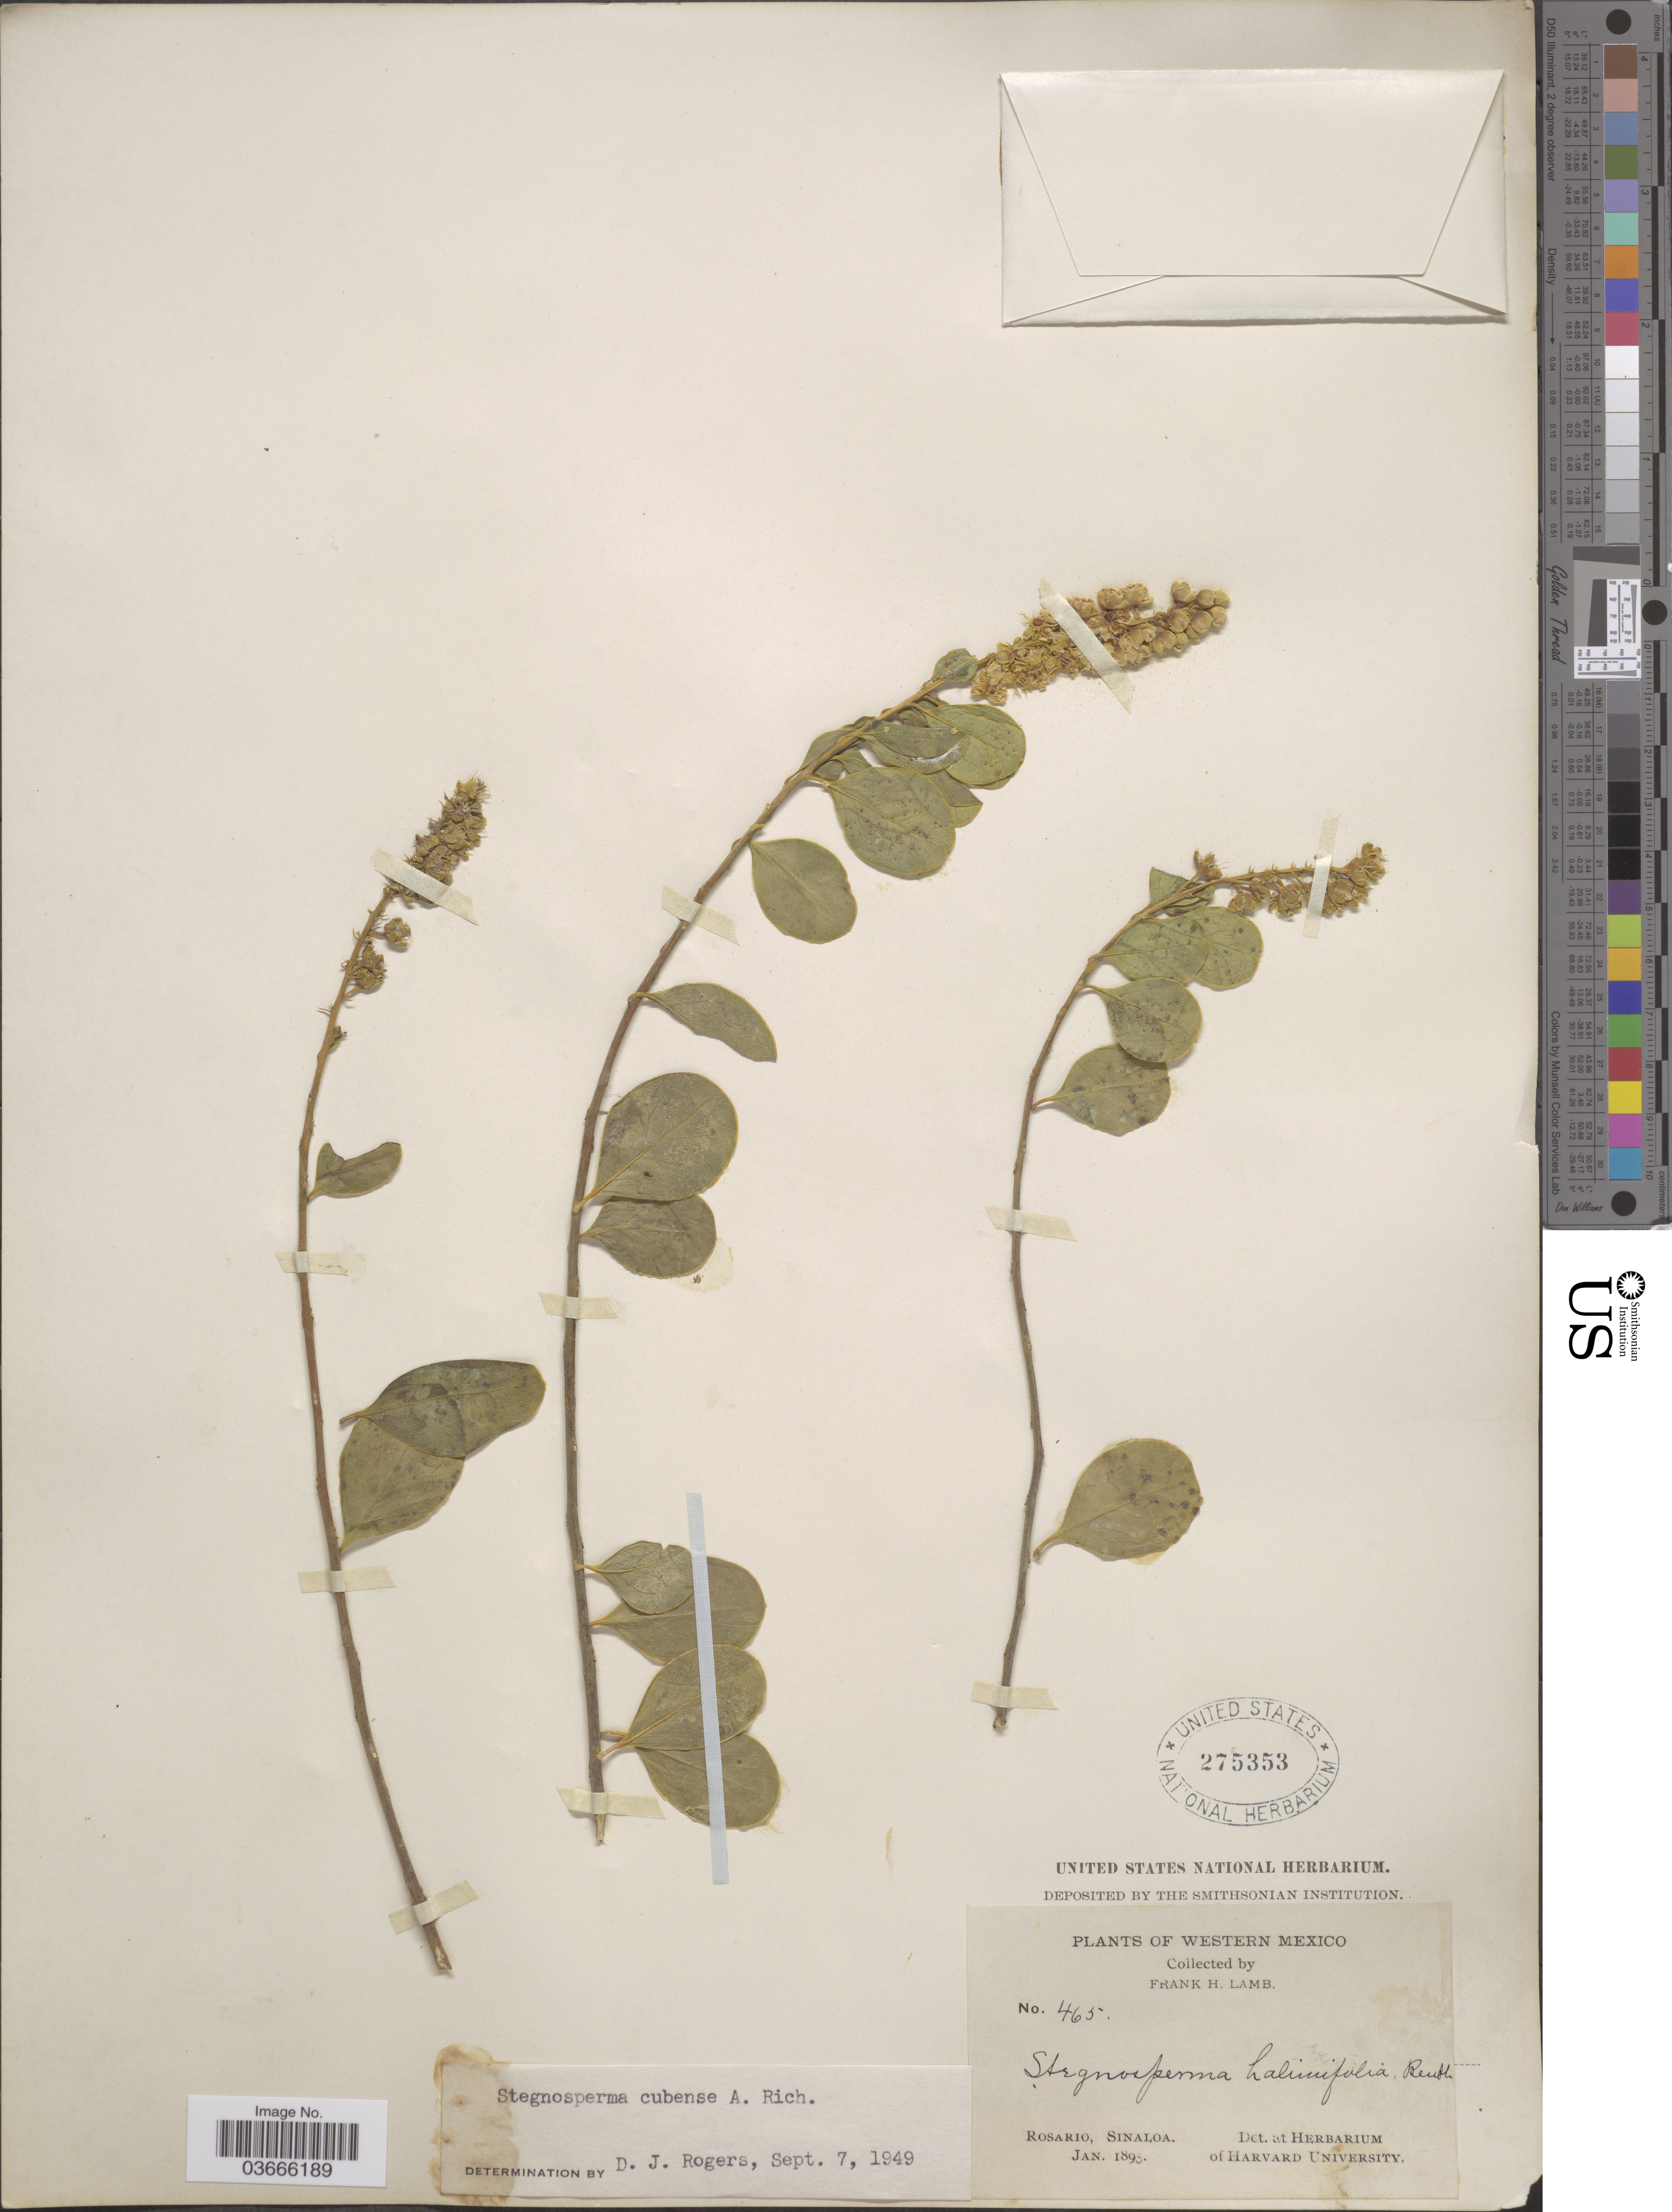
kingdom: Plantae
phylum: Tracheophyta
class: Magnoliopsida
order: Caryophyllales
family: Stegnospermataceae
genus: Stegnosperma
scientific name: Stegnosperma cubense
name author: A. Rich.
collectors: F. H. Lamb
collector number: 465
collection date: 1895-01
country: Mexico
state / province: Sinaloa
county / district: Rosario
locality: El Rosario.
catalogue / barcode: US 275353